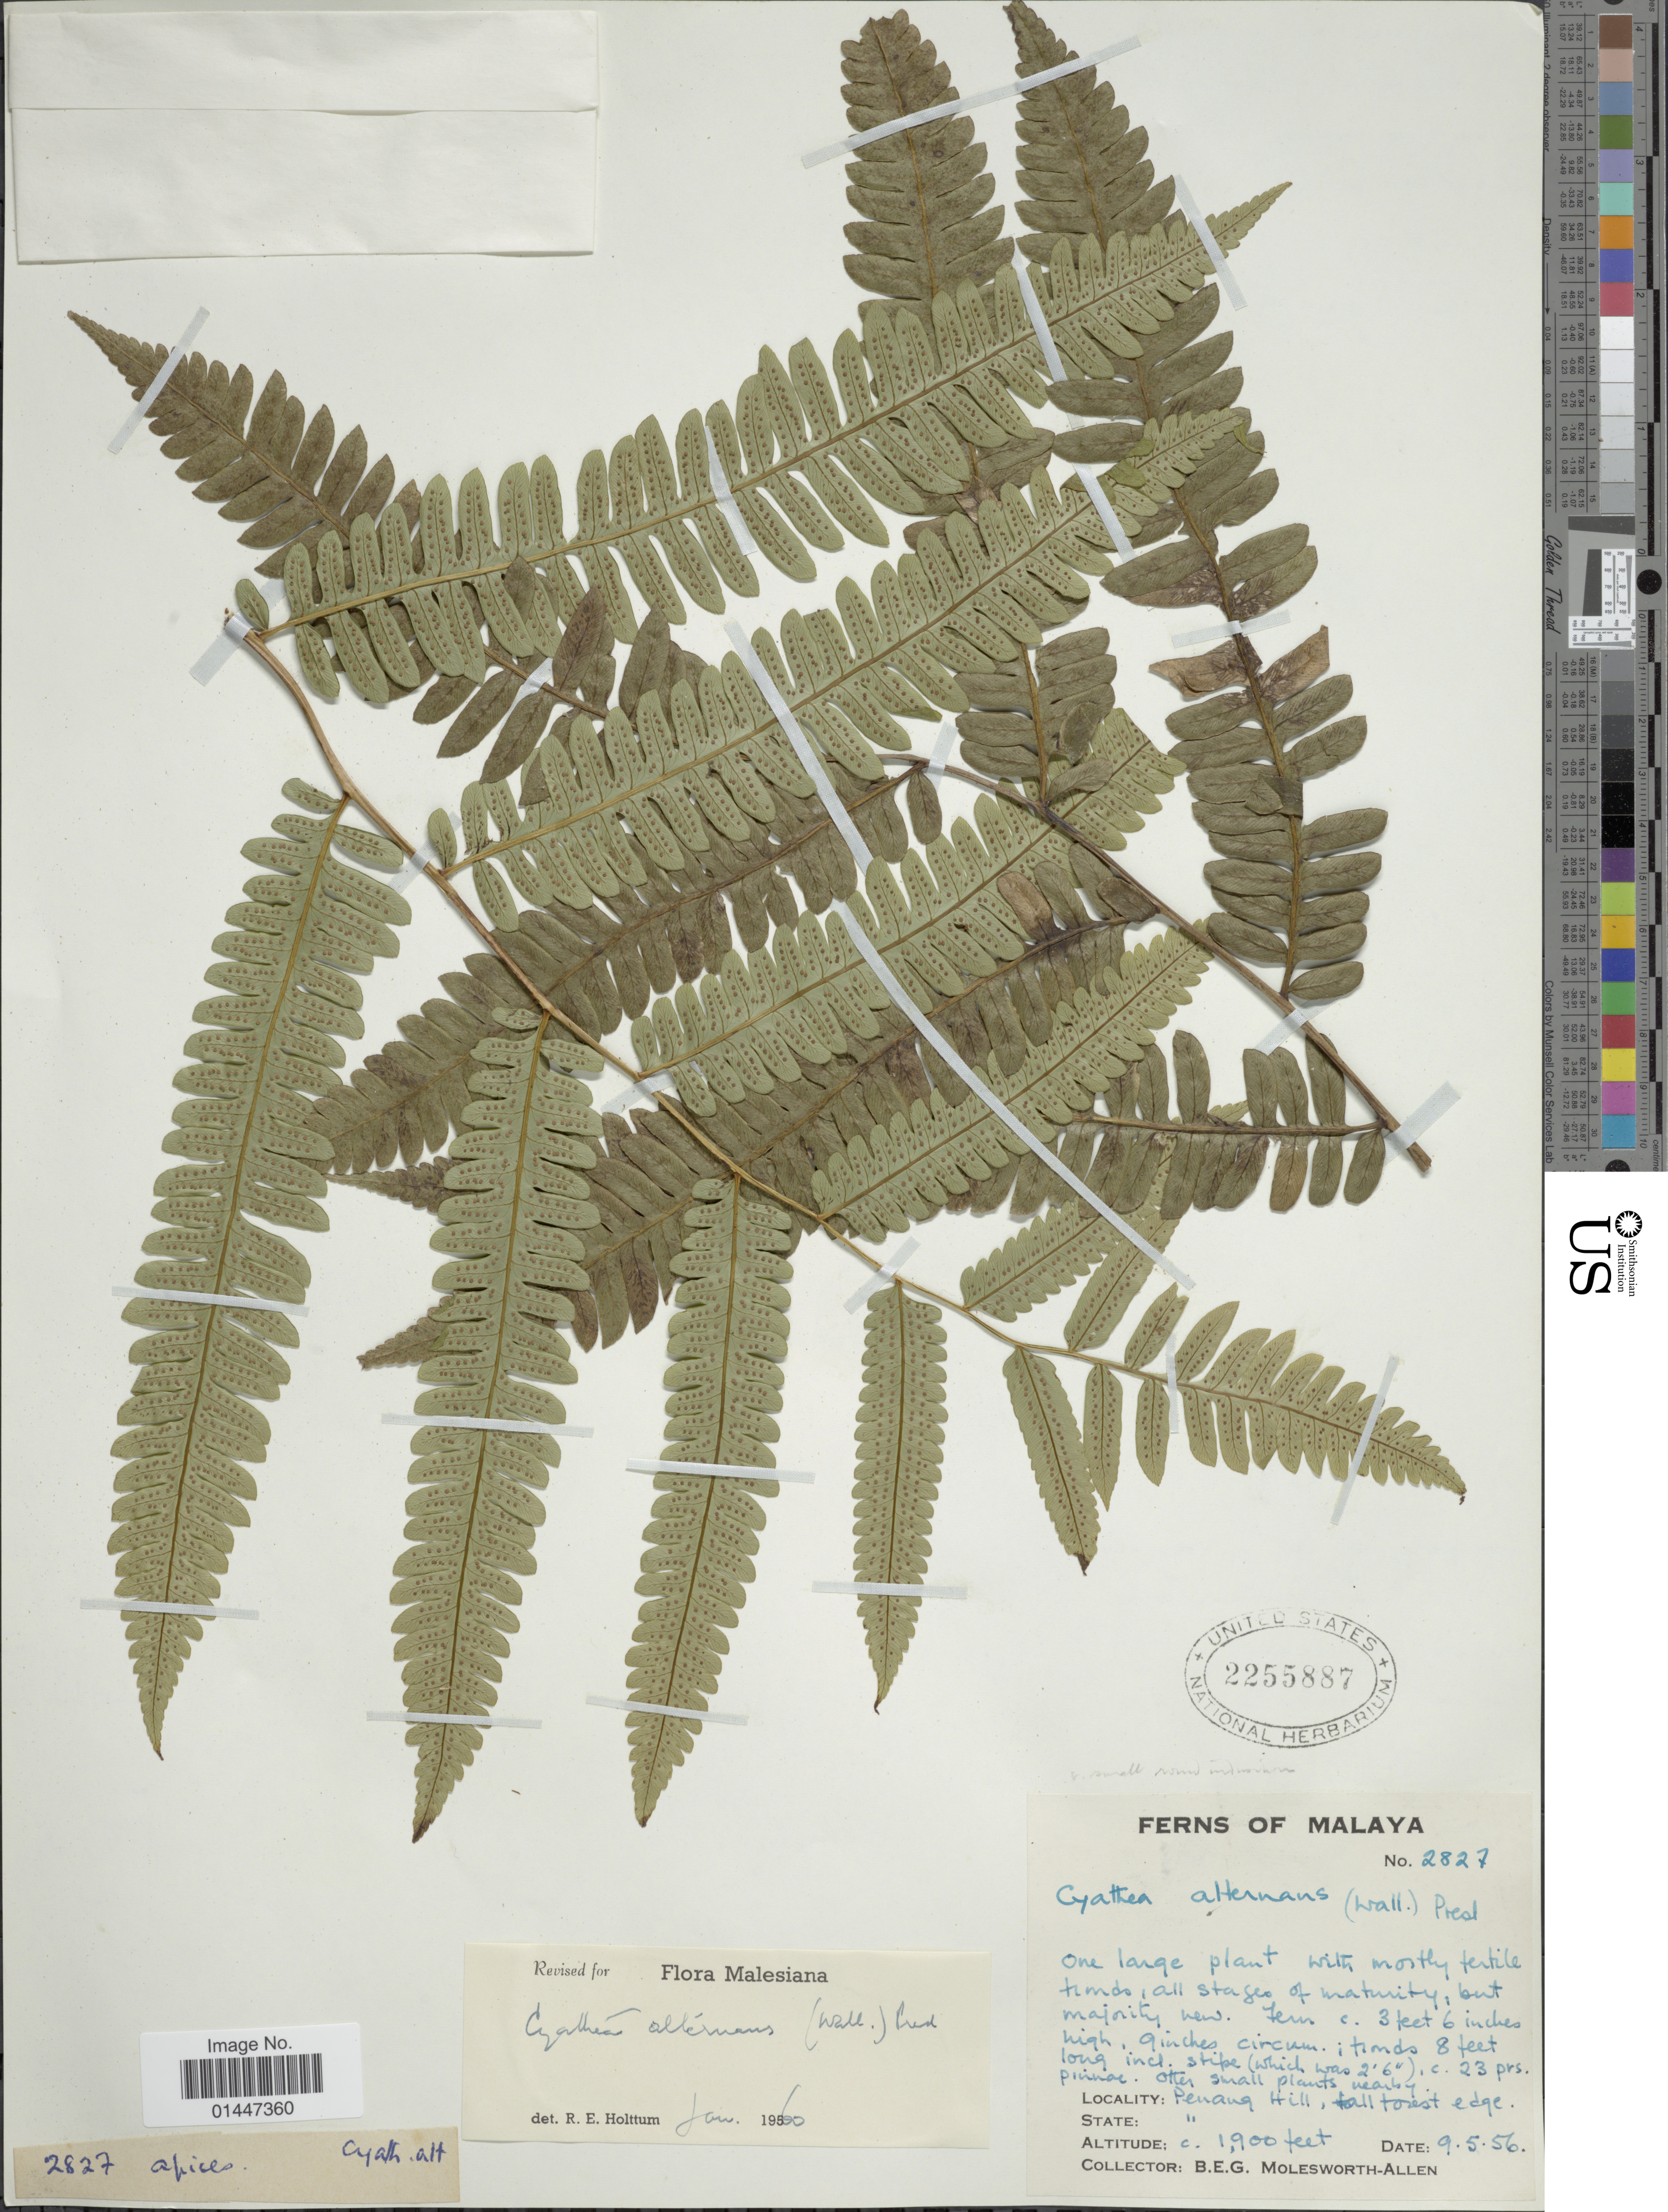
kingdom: Plantae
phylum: Tracheophyta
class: Polypodiopsida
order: Cyatheales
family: Cyatheaceae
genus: Sphaeropteris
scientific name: Sphaeropteris alternans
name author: (Wall. ex Hook.) R.M. Tryon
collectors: B. E. G. Molesworth-Allen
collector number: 2827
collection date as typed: Transcribed d/m/y: 9/5/56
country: Malaysia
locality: Malay. Penang Hill, tall forest edge. Penang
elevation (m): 579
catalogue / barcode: US 2255887